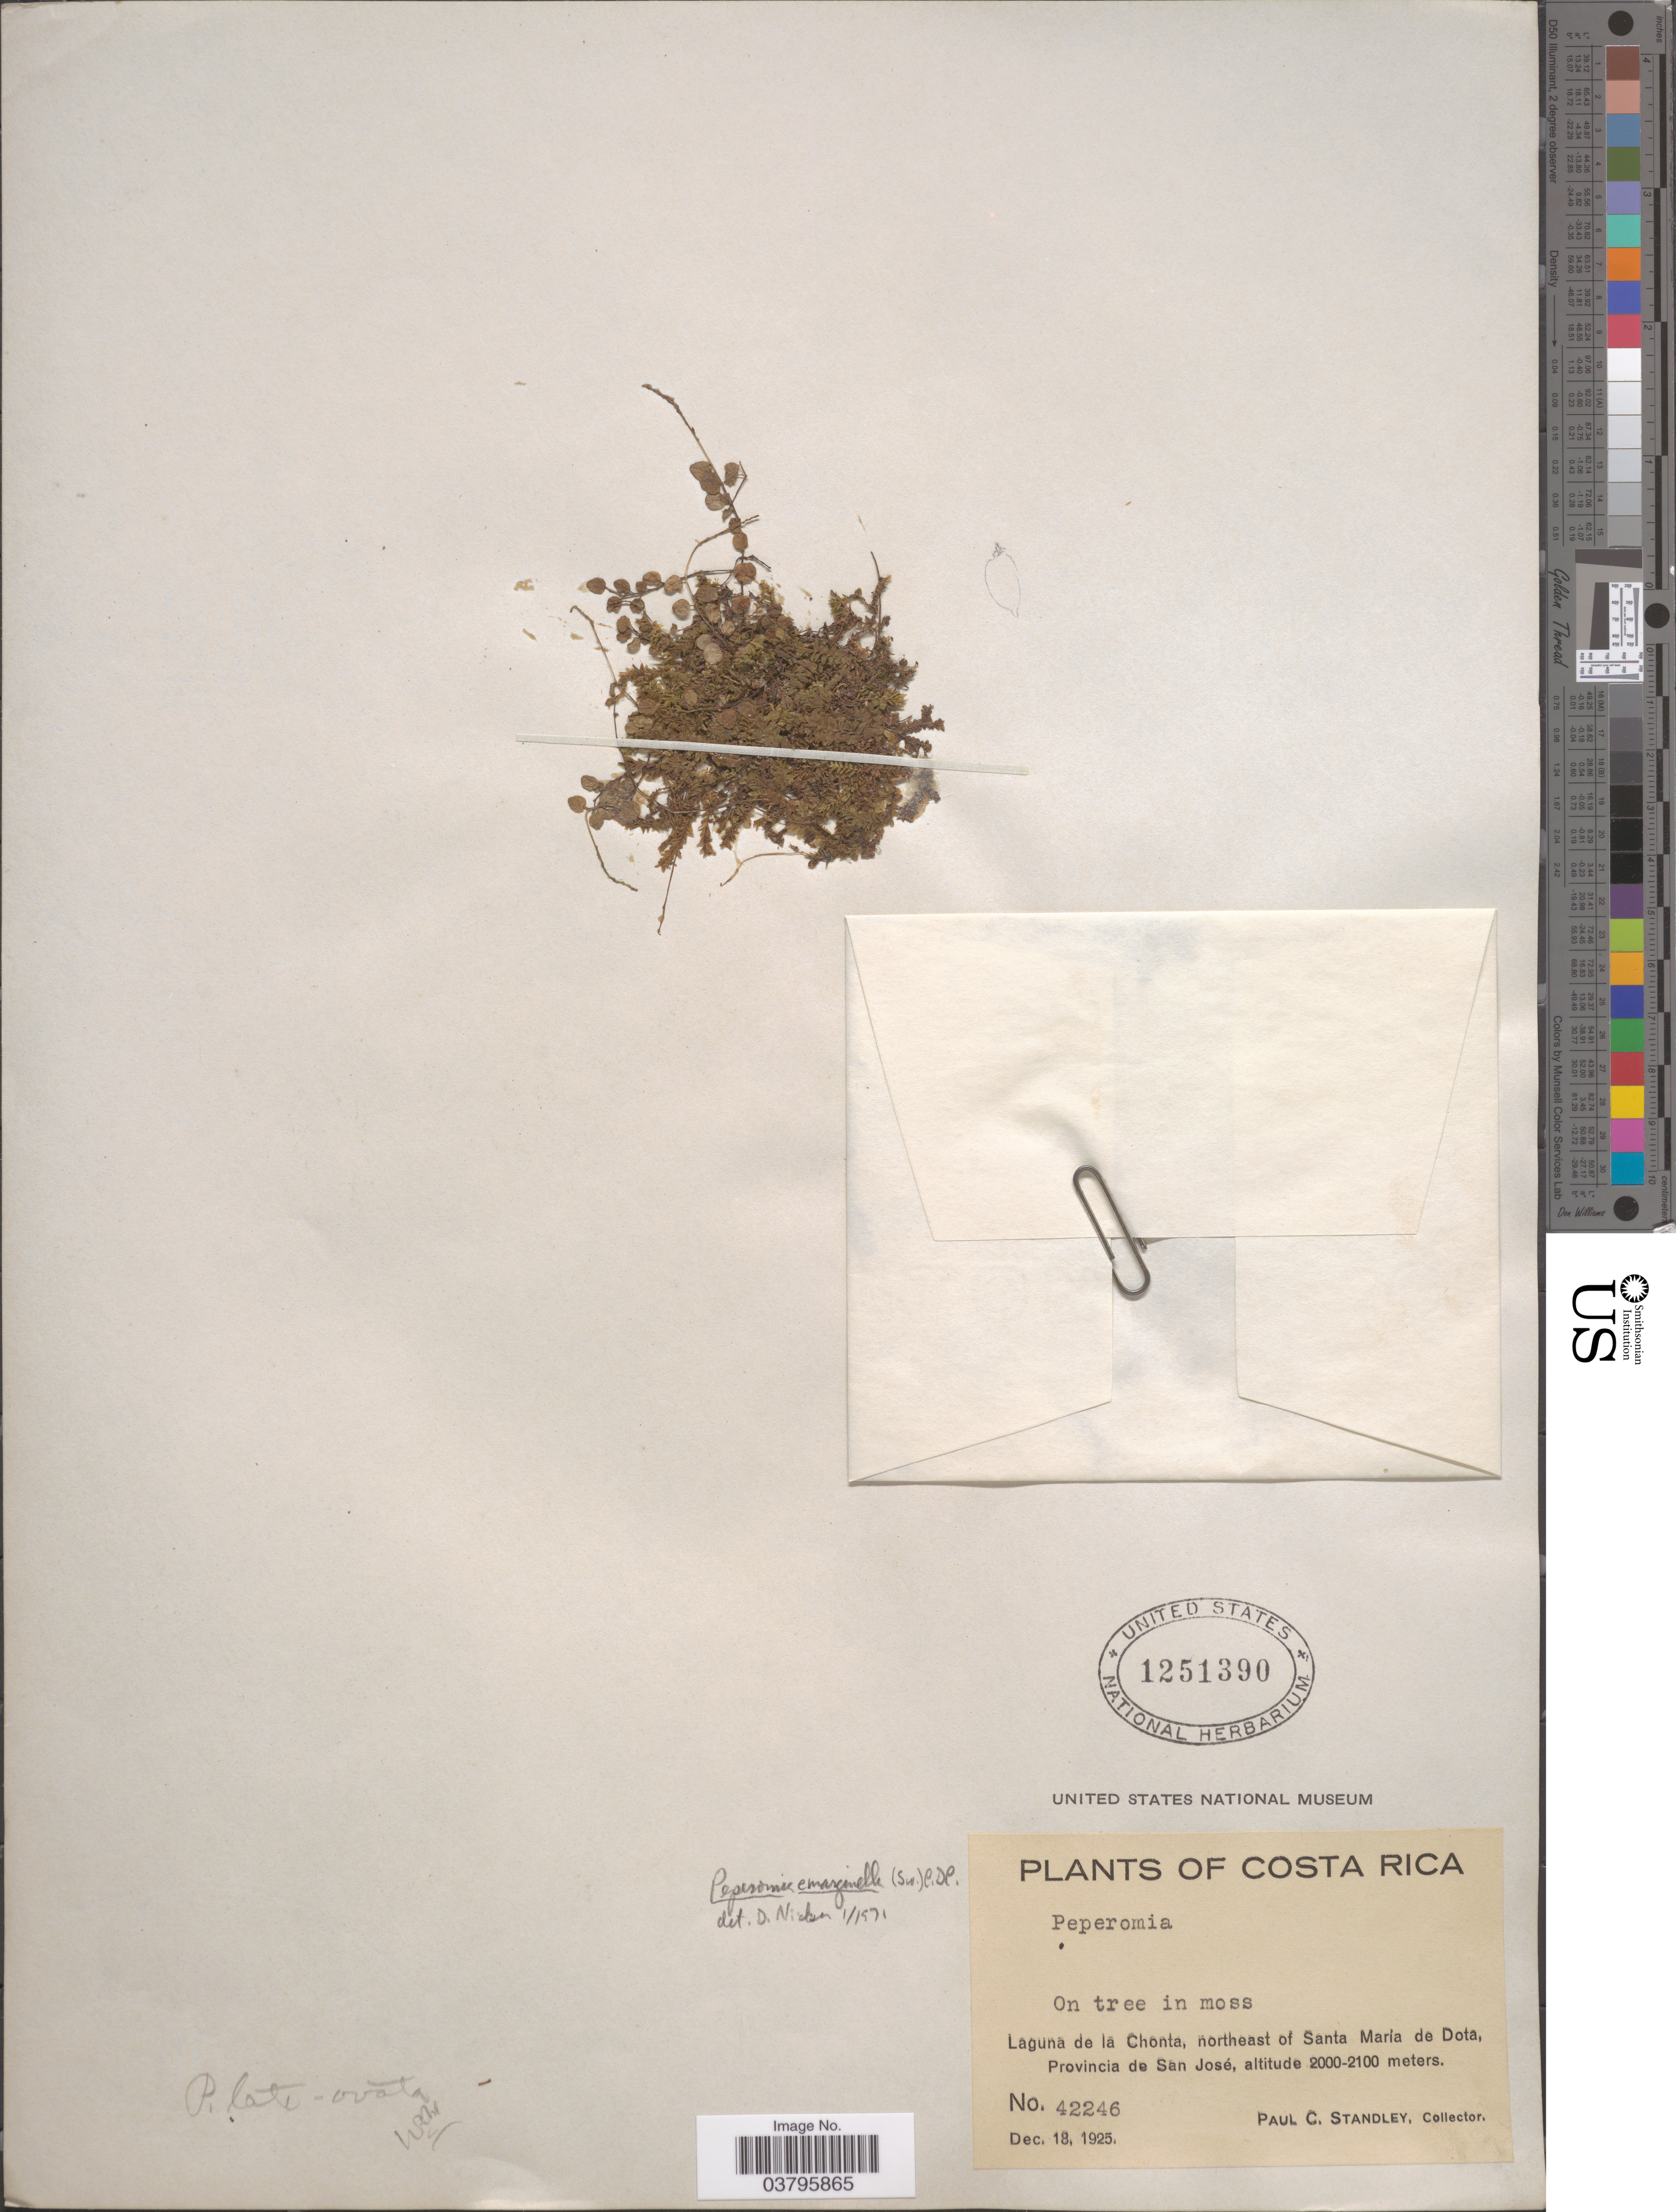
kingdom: Plantae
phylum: Tracheophyta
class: Magnoliopsida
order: Piperales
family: Piperaceae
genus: Peperomia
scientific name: Peperomia late-ovata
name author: Trel.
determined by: Jiménez, José Estaban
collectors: P. C. Standley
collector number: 42246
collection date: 1925-12-18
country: Costa Rica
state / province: San José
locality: Laguna de la Chonta, northeast of Santa María de Dota.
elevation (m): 2000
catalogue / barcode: US 1251390